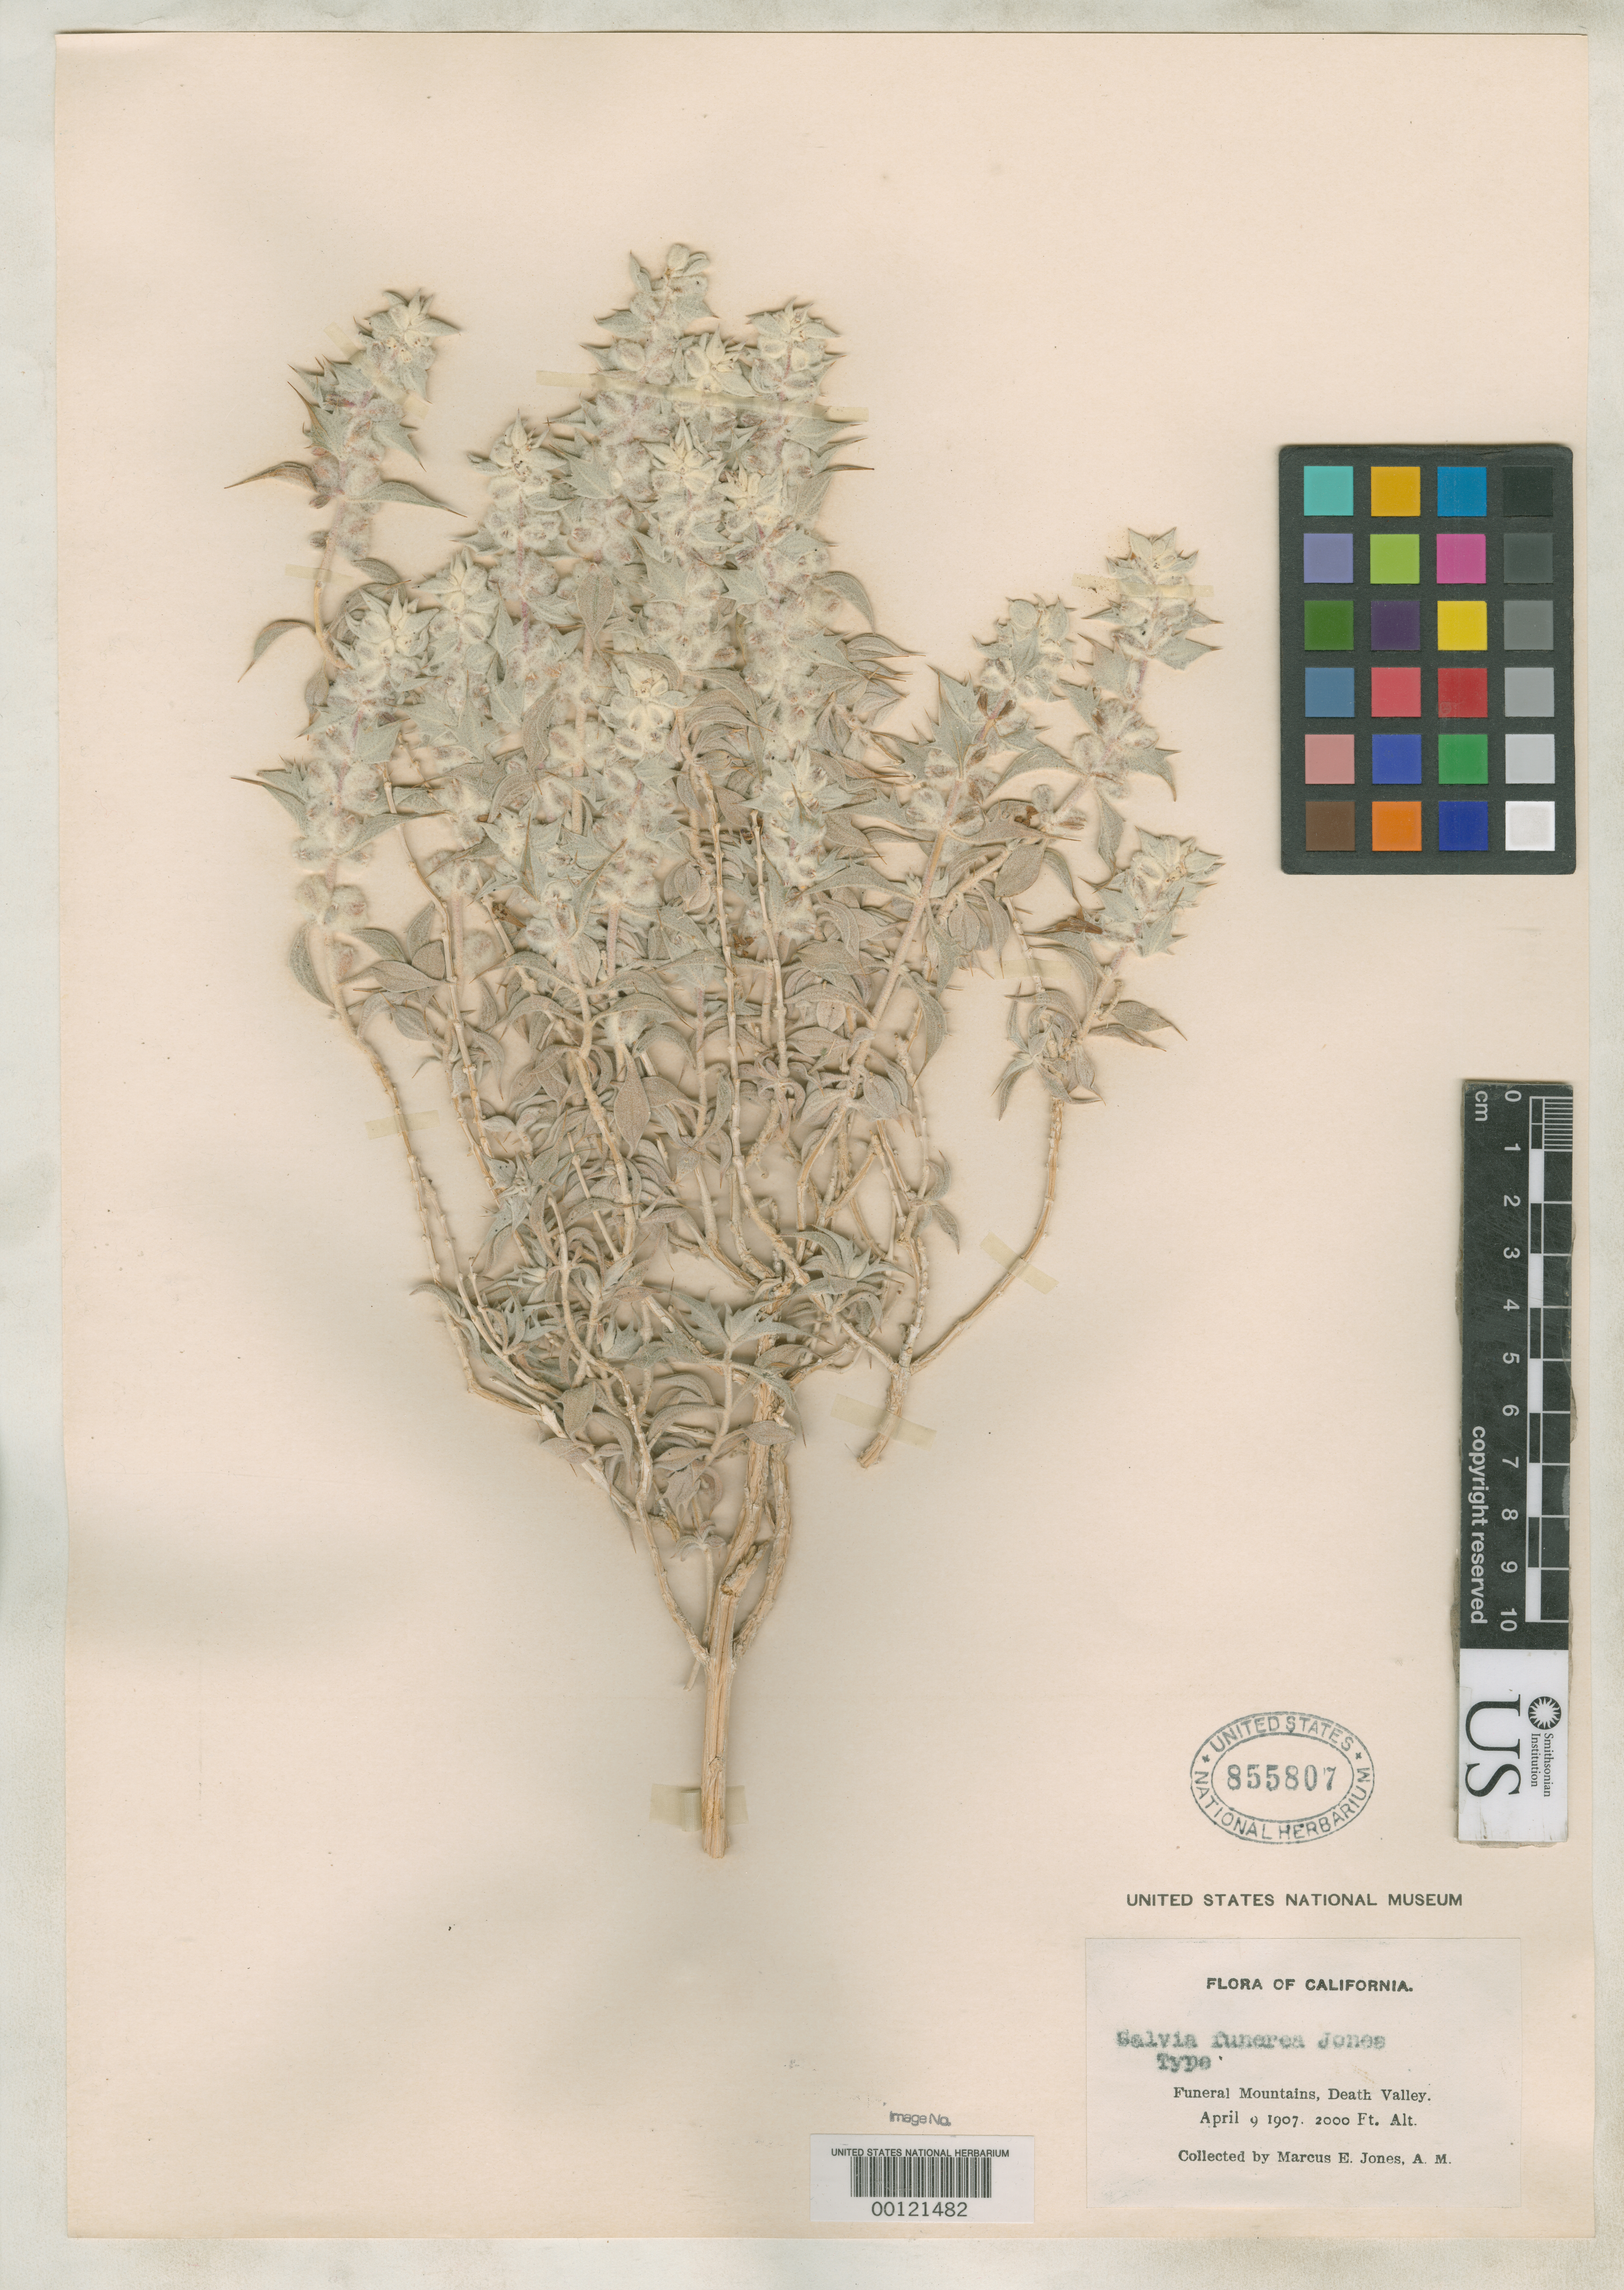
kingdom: Plantae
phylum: Tracheophyta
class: Magnoliopsida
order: Lamiales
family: Lamiaceae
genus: Salvia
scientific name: Salvia funerea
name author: M.E. Jones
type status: Isotype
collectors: M. E. Jones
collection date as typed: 09 Apr 1907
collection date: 1907-04-09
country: United States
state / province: California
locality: Death Valley, Funeral Mts.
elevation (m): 610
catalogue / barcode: US 855807